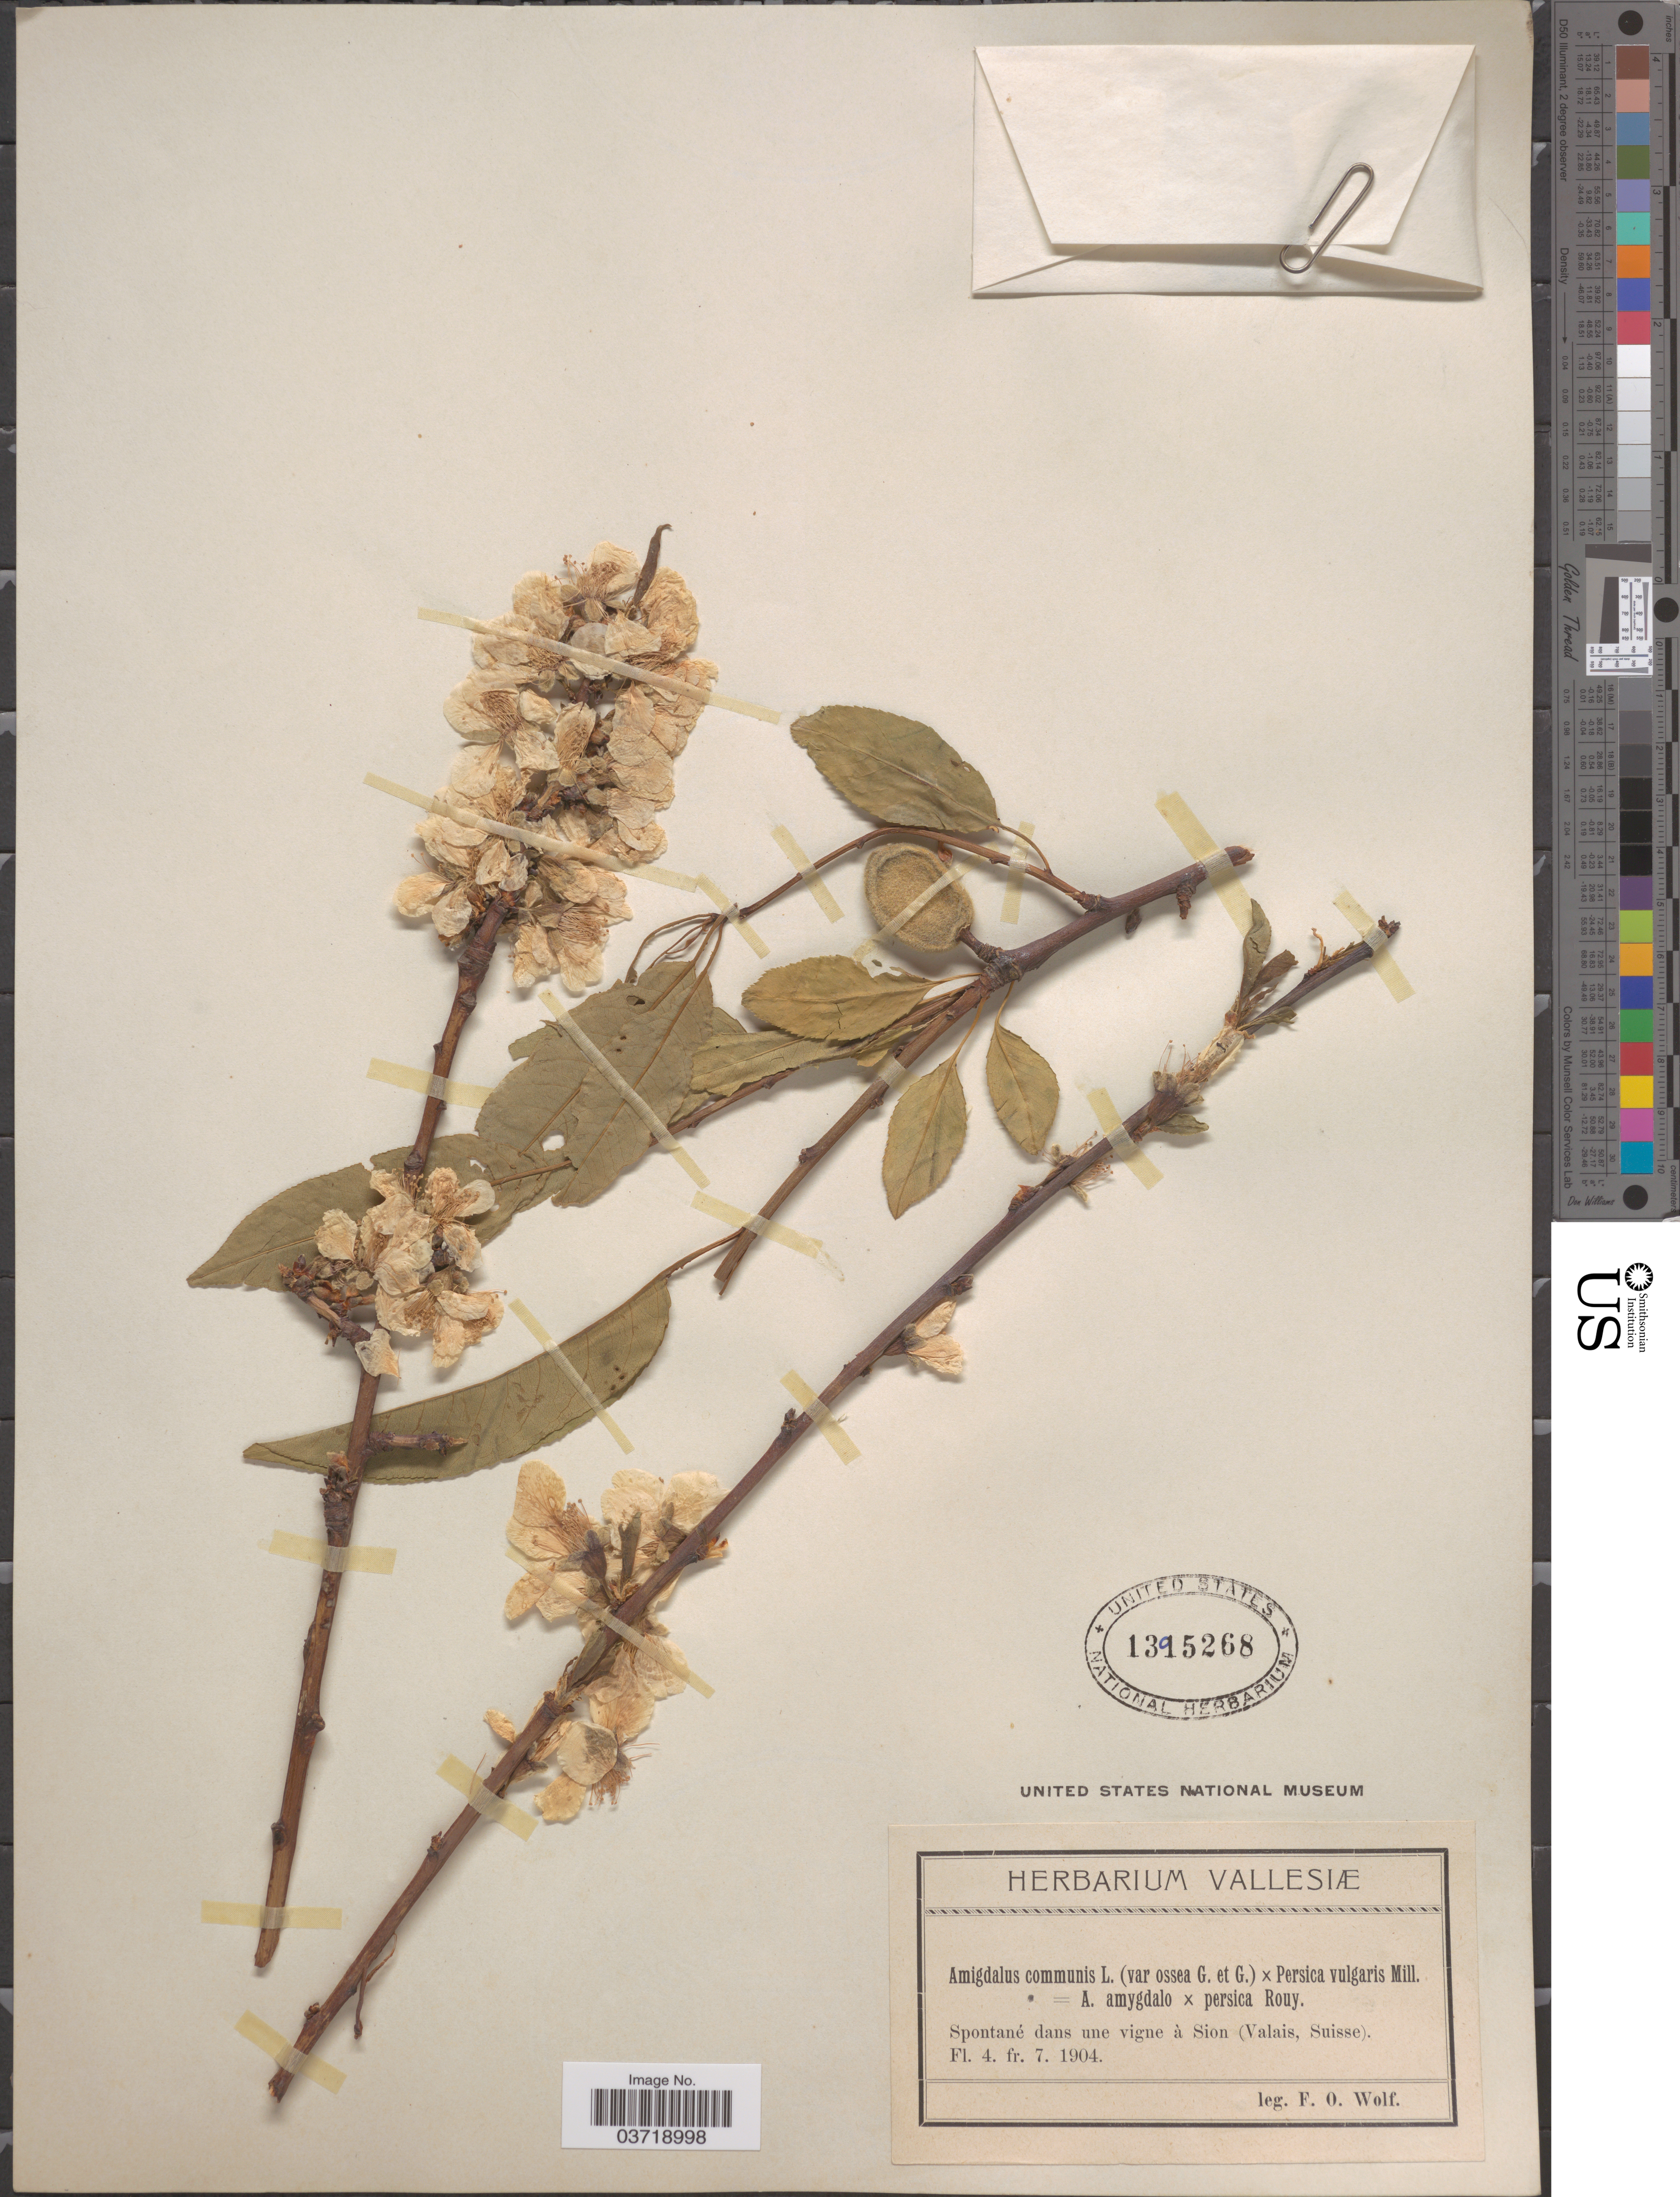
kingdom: Plantae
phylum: Tracheophyta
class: Magnoliopsida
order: Rosales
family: Rosaceae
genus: Prunus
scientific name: Prunus amygdalus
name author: Batsch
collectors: F. Wolf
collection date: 1904-04/1904-07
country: Switzerland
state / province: Valais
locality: Spontáne dans une vigne à Sion (Valais, Suisse).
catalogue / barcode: US 1395268